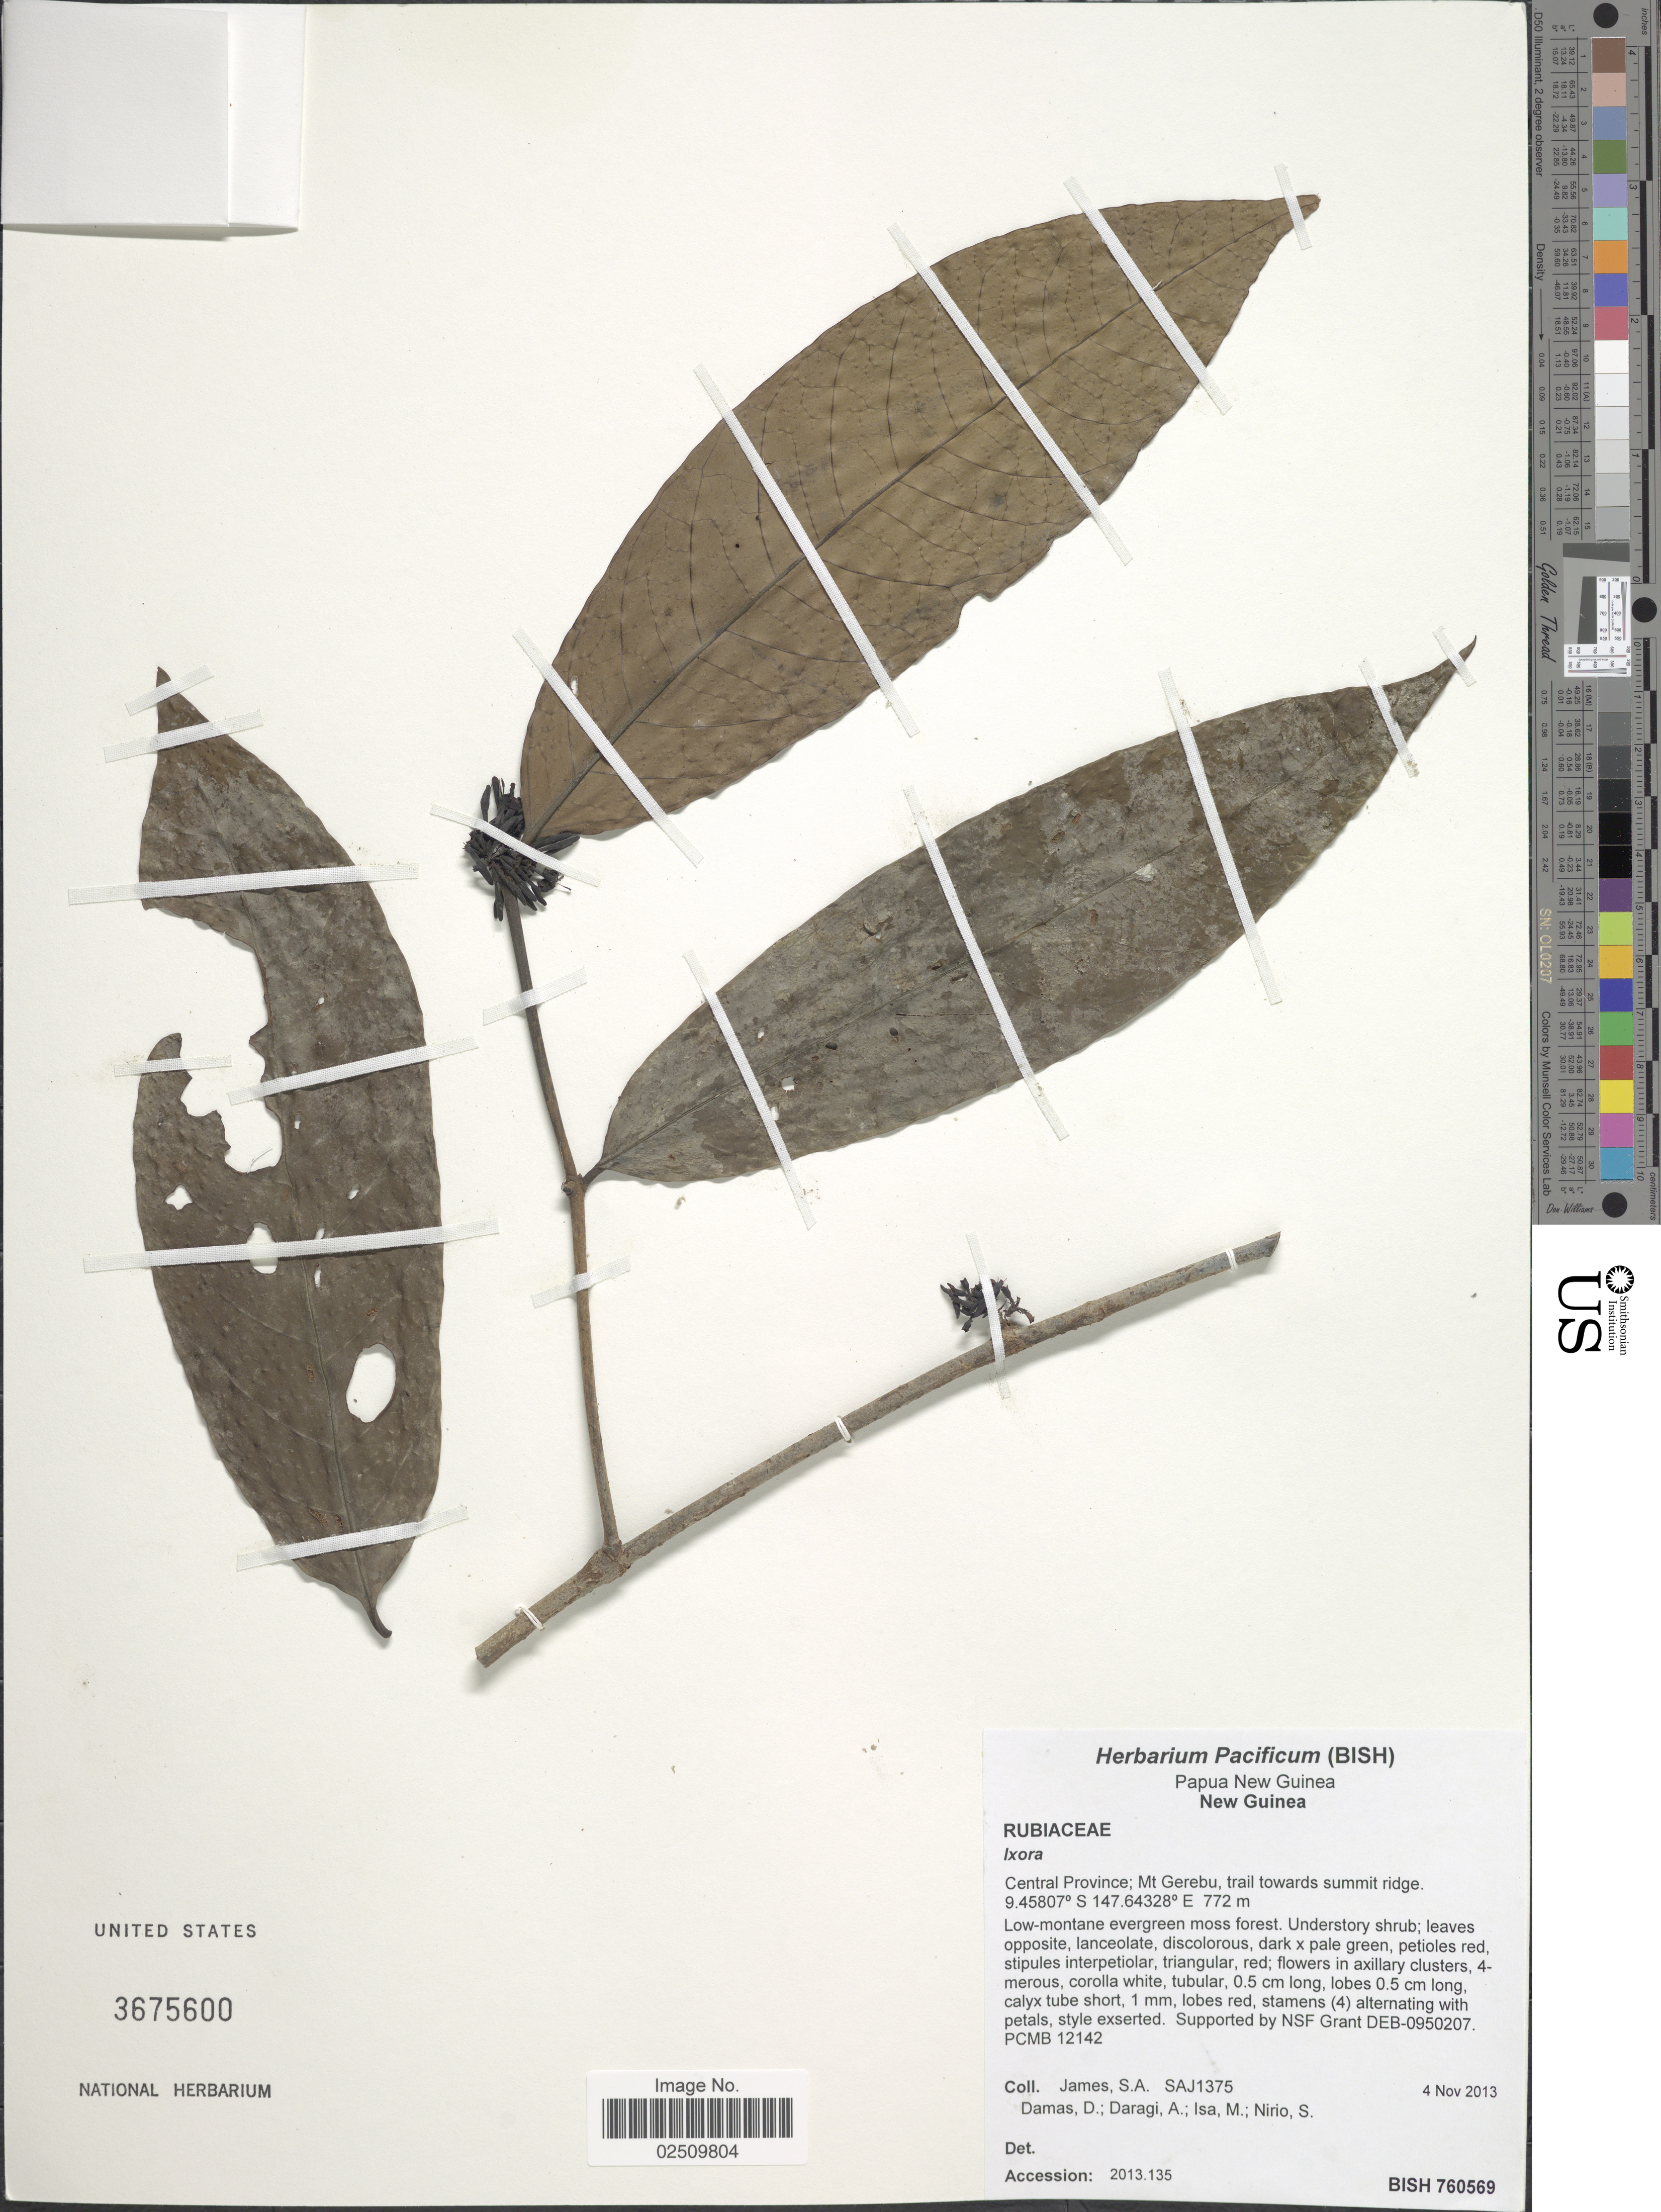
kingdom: Plantae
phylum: Tracheophyta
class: Magnoliopsida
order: Gentianales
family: Rubiaceae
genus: Ixora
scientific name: Ixora sp.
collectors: S. James, D. Damas, A. Daragi, M. Isa & S. Nirio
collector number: SAJ 1375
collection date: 2013-11-04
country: Papua New Guinea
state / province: Central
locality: New Guinea. Mt Gerebu, trail towards summit ridge.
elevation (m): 772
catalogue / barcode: US 3675600